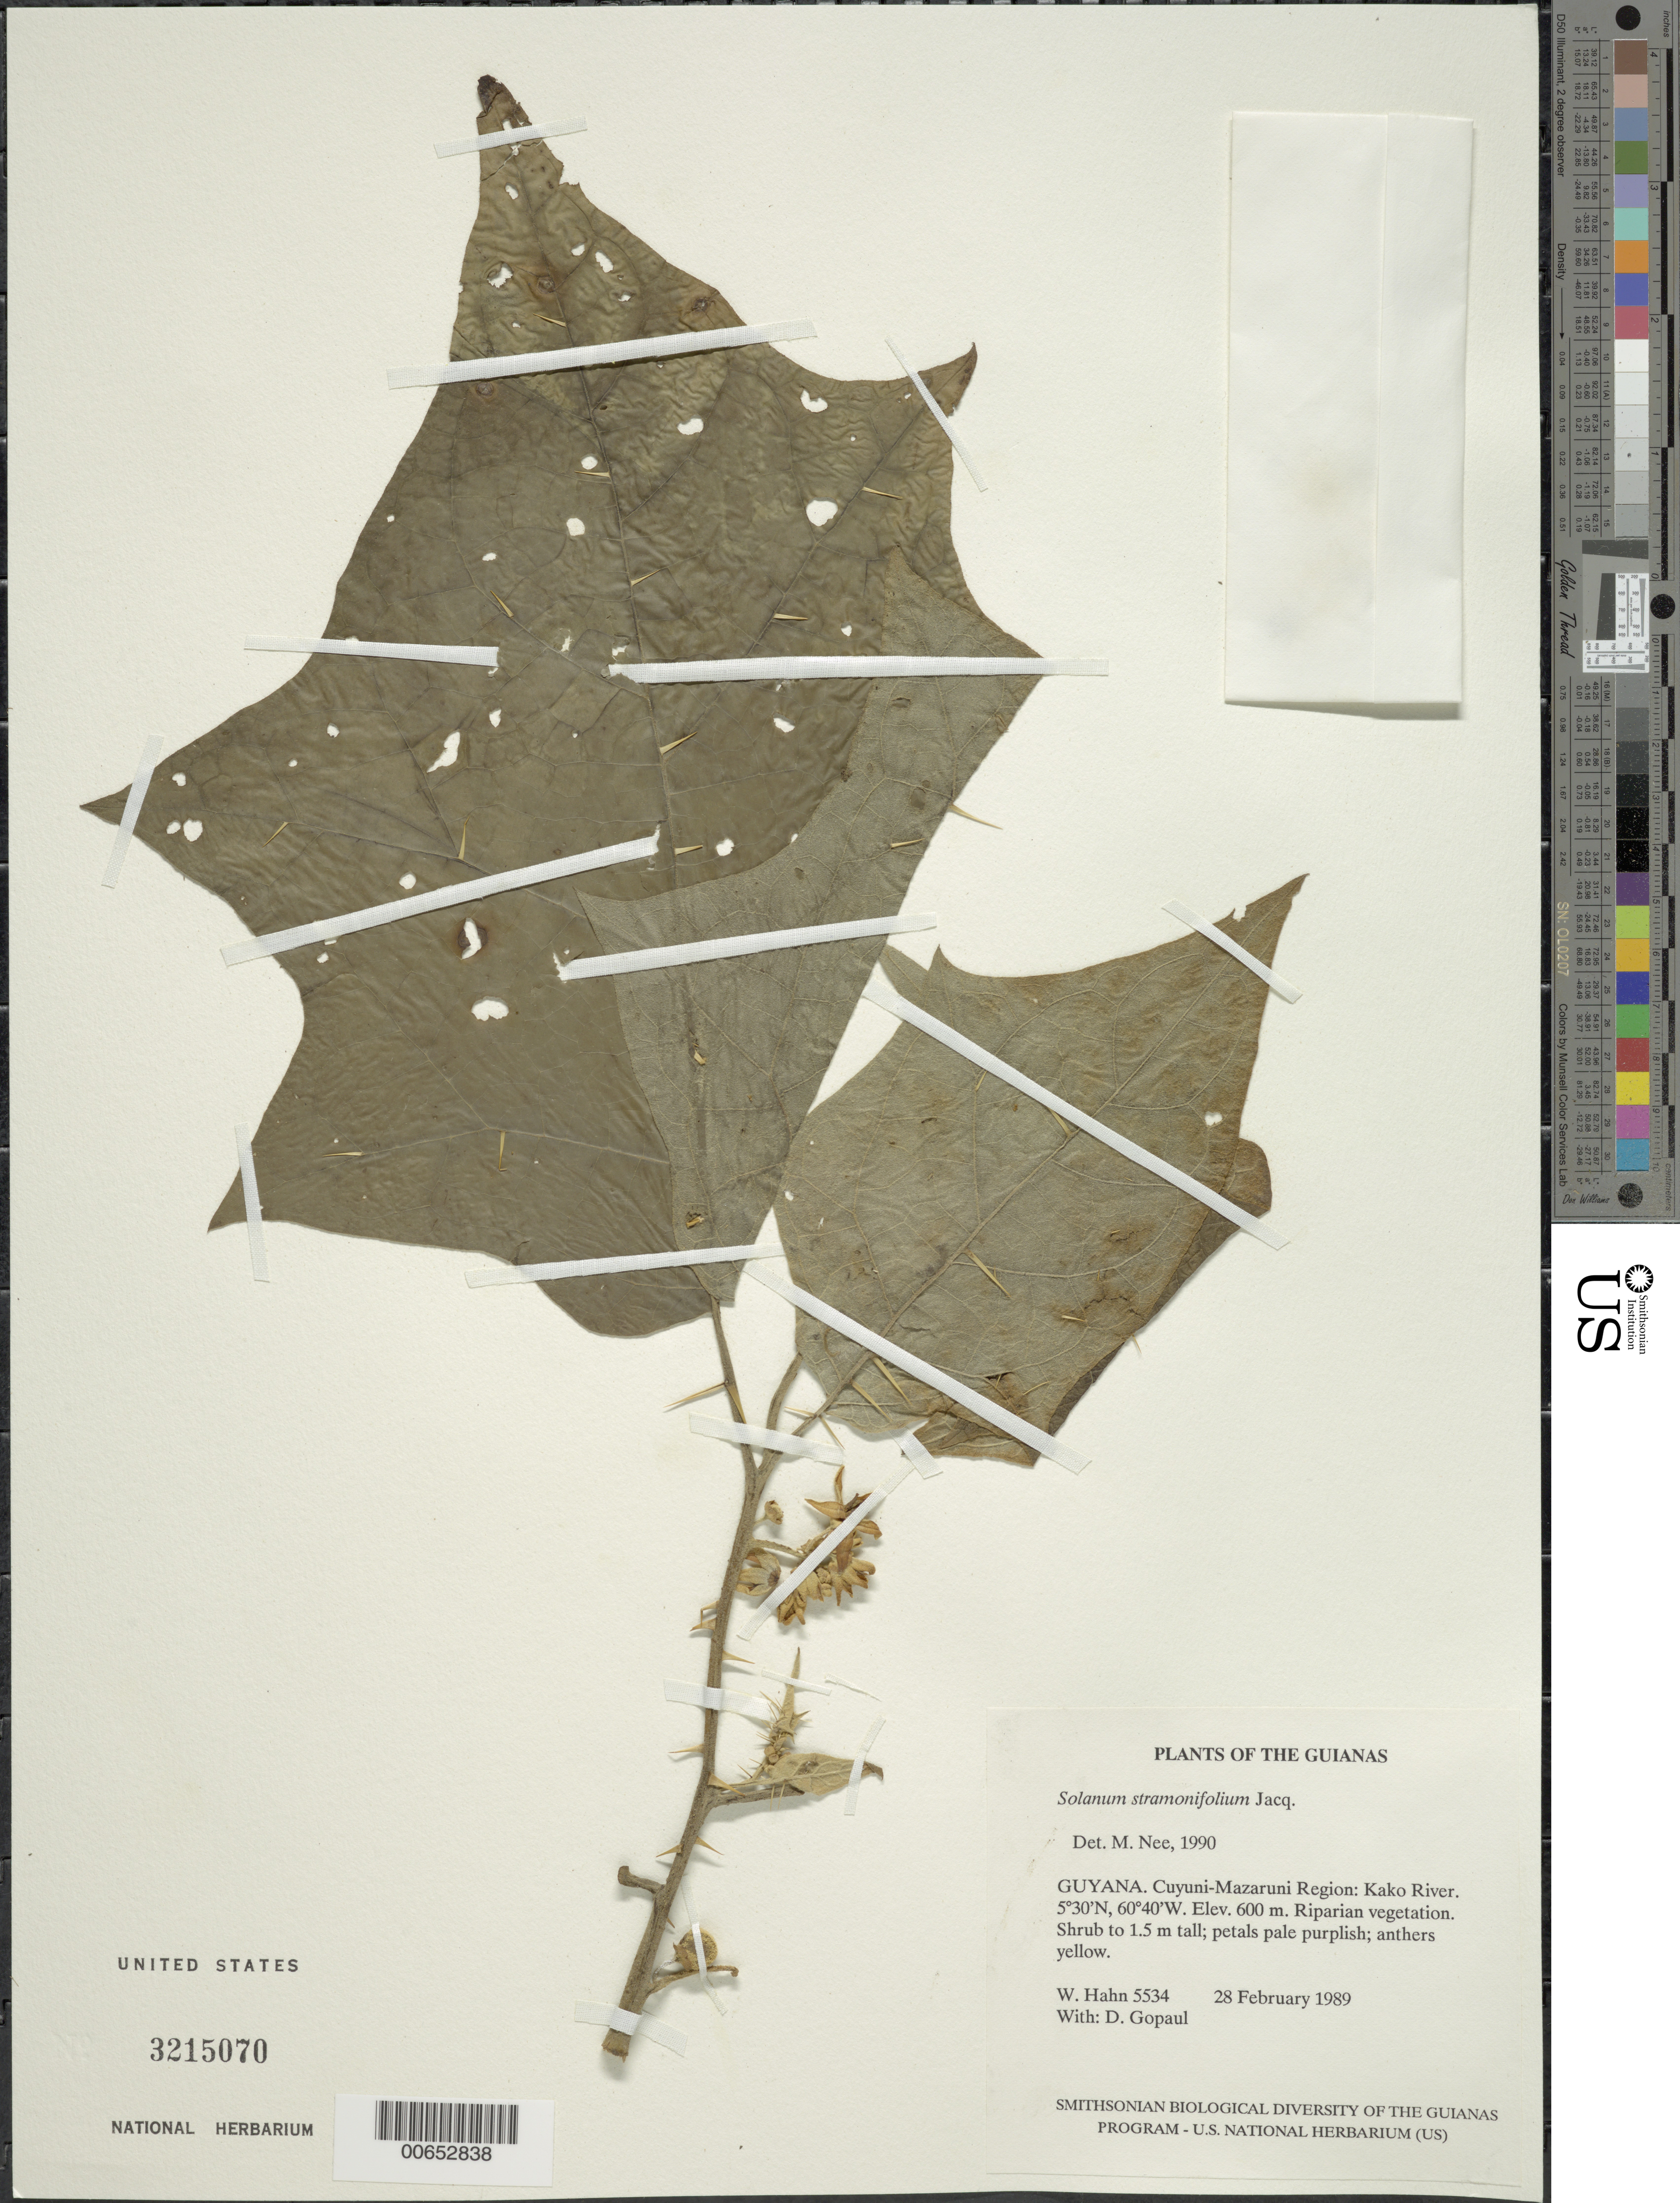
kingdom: Plantae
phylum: Tracheophyta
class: Magnoliopsida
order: Solanales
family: Solanaceae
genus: Solanum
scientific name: Solanum stramoniifolium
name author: Jacq.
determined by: Nee, Michael H.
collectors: W. Hahn & D. Gopaul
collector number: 5534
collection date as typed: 2 Feb 1989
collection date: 1989-02-02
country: Guyana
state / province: Cuyuni-Mazaruni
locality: Kako River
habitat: Riparian vegetation.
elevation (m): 600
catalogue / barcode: US 3215070